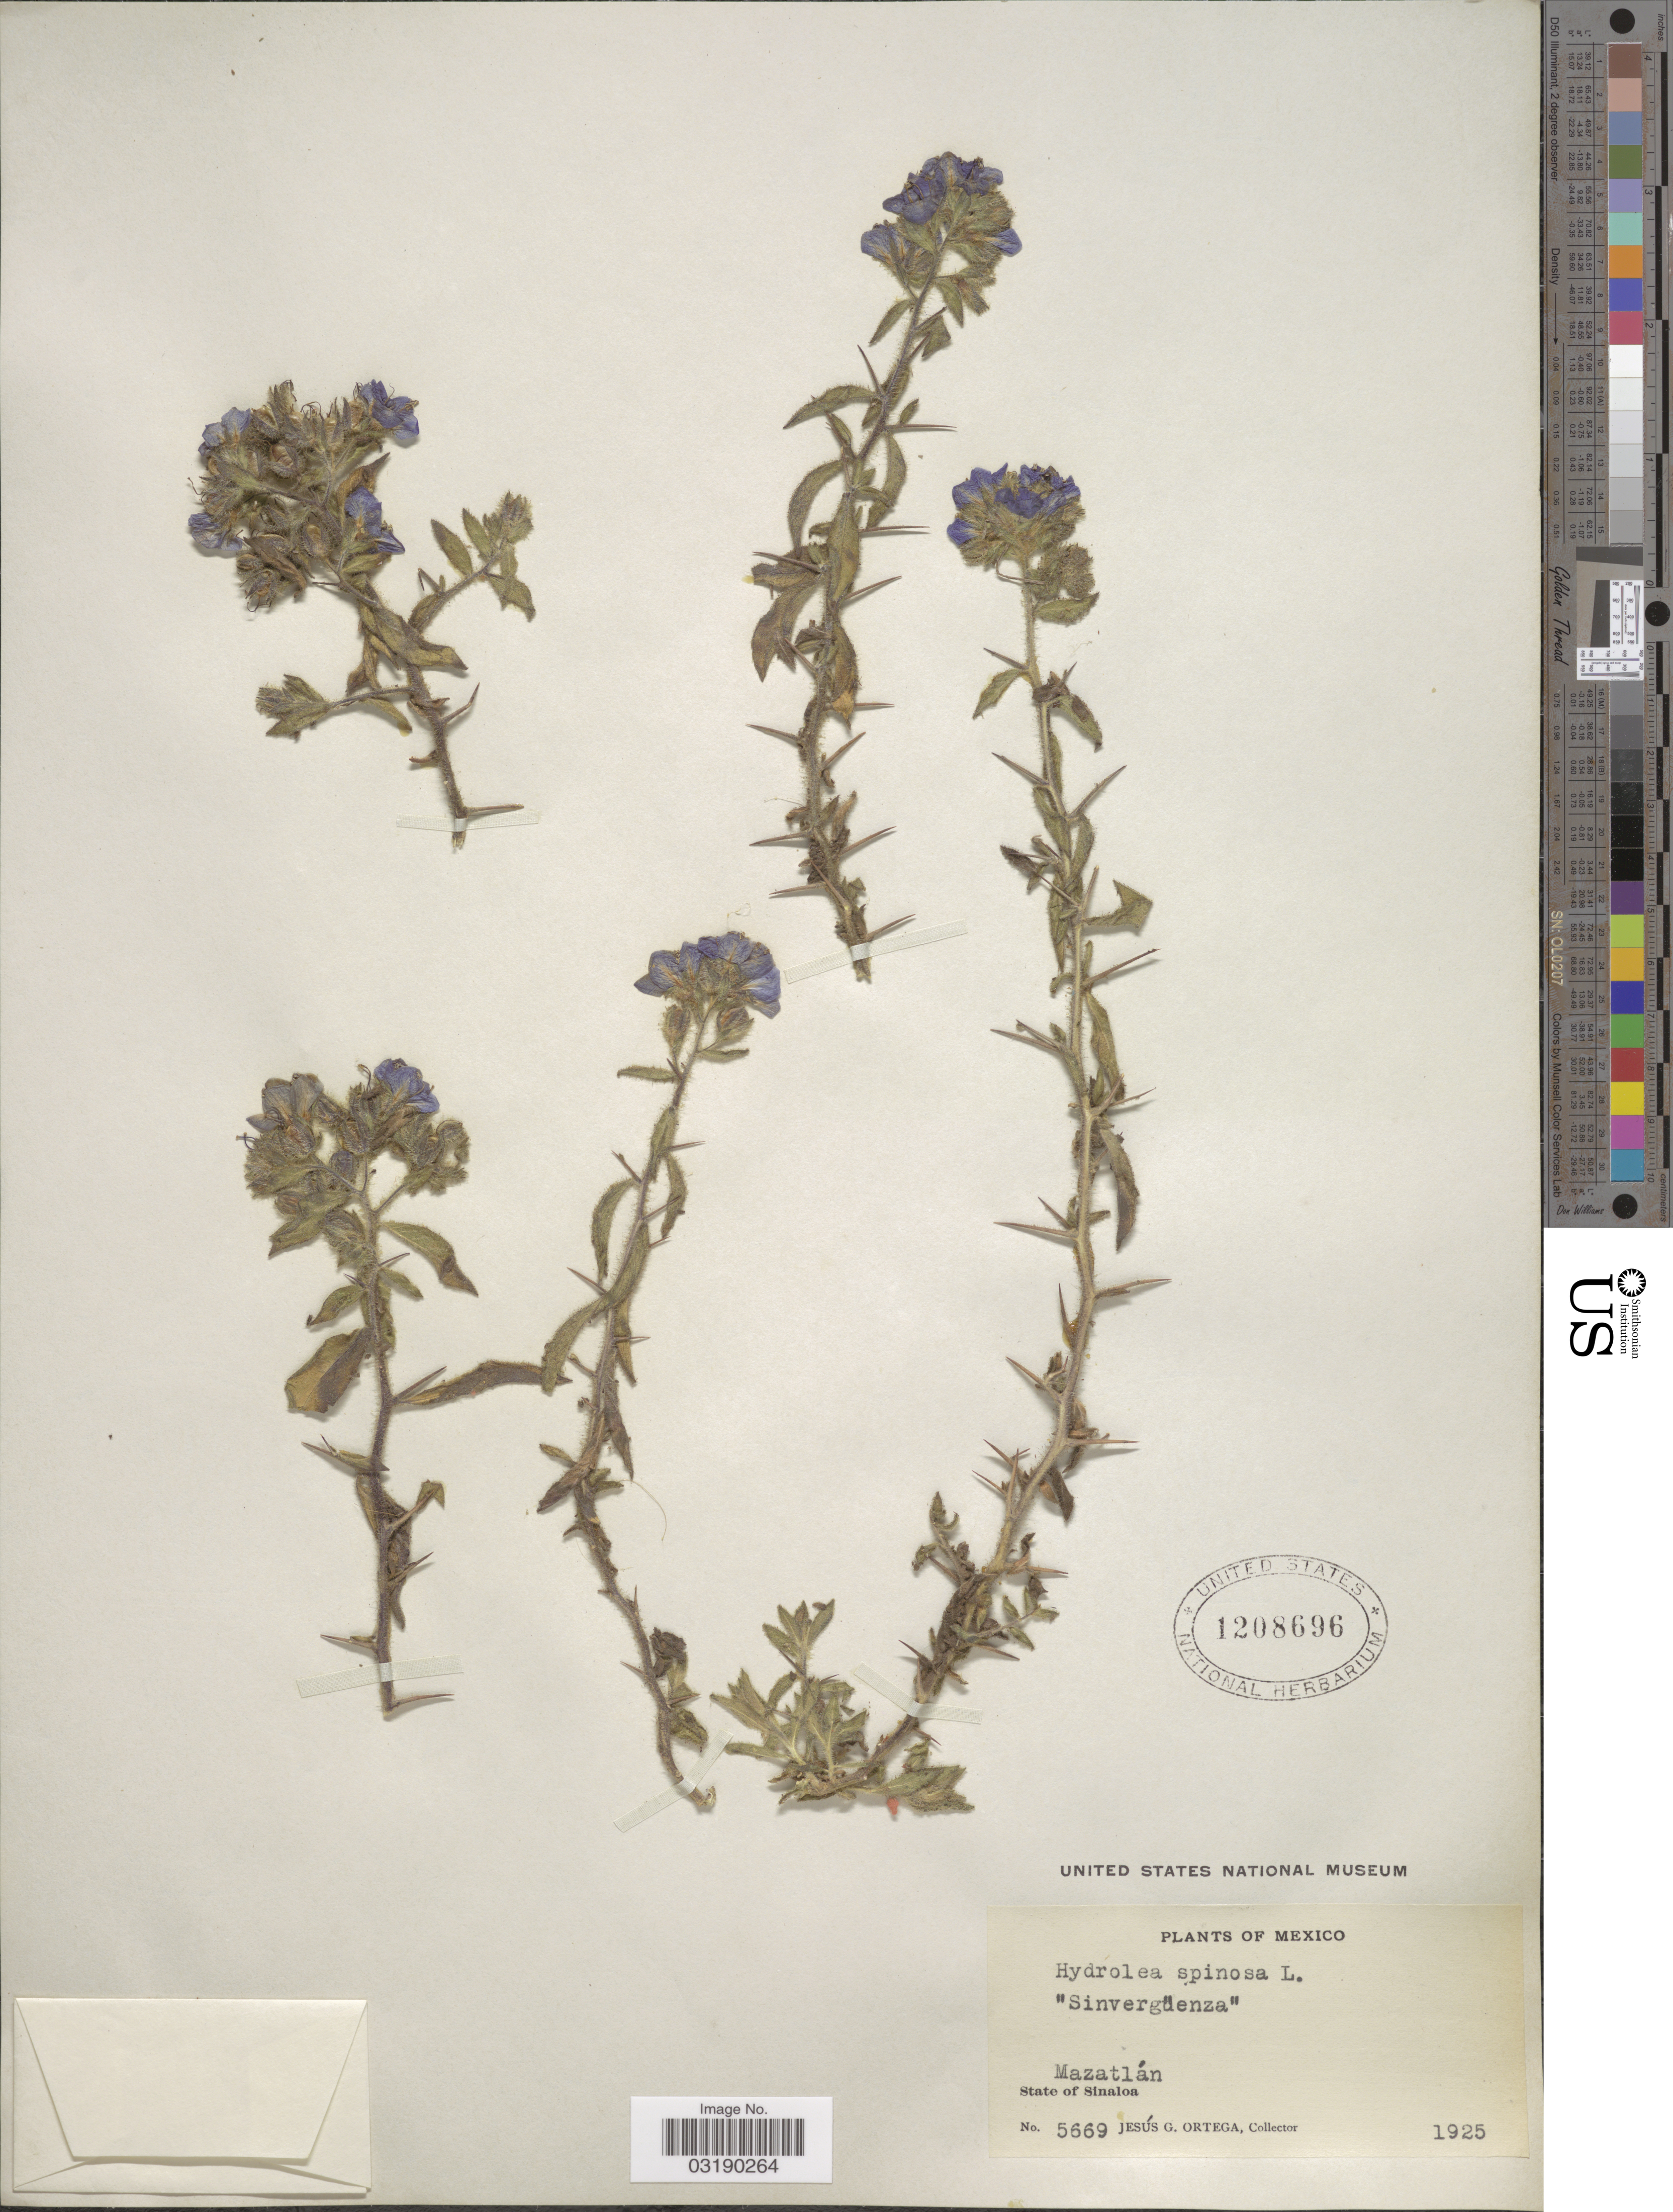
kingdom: Plantae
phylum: Tracheophyta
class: Magnoliopsida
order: Solanales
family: Hydroleaceae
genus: Hydrolea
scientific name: Hydrolea spinosa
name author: L.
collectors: J. Ortega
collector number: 5669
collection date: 1925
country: Mexico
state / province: Sinaloa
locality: Mazatlán.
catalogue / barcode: US 1208696